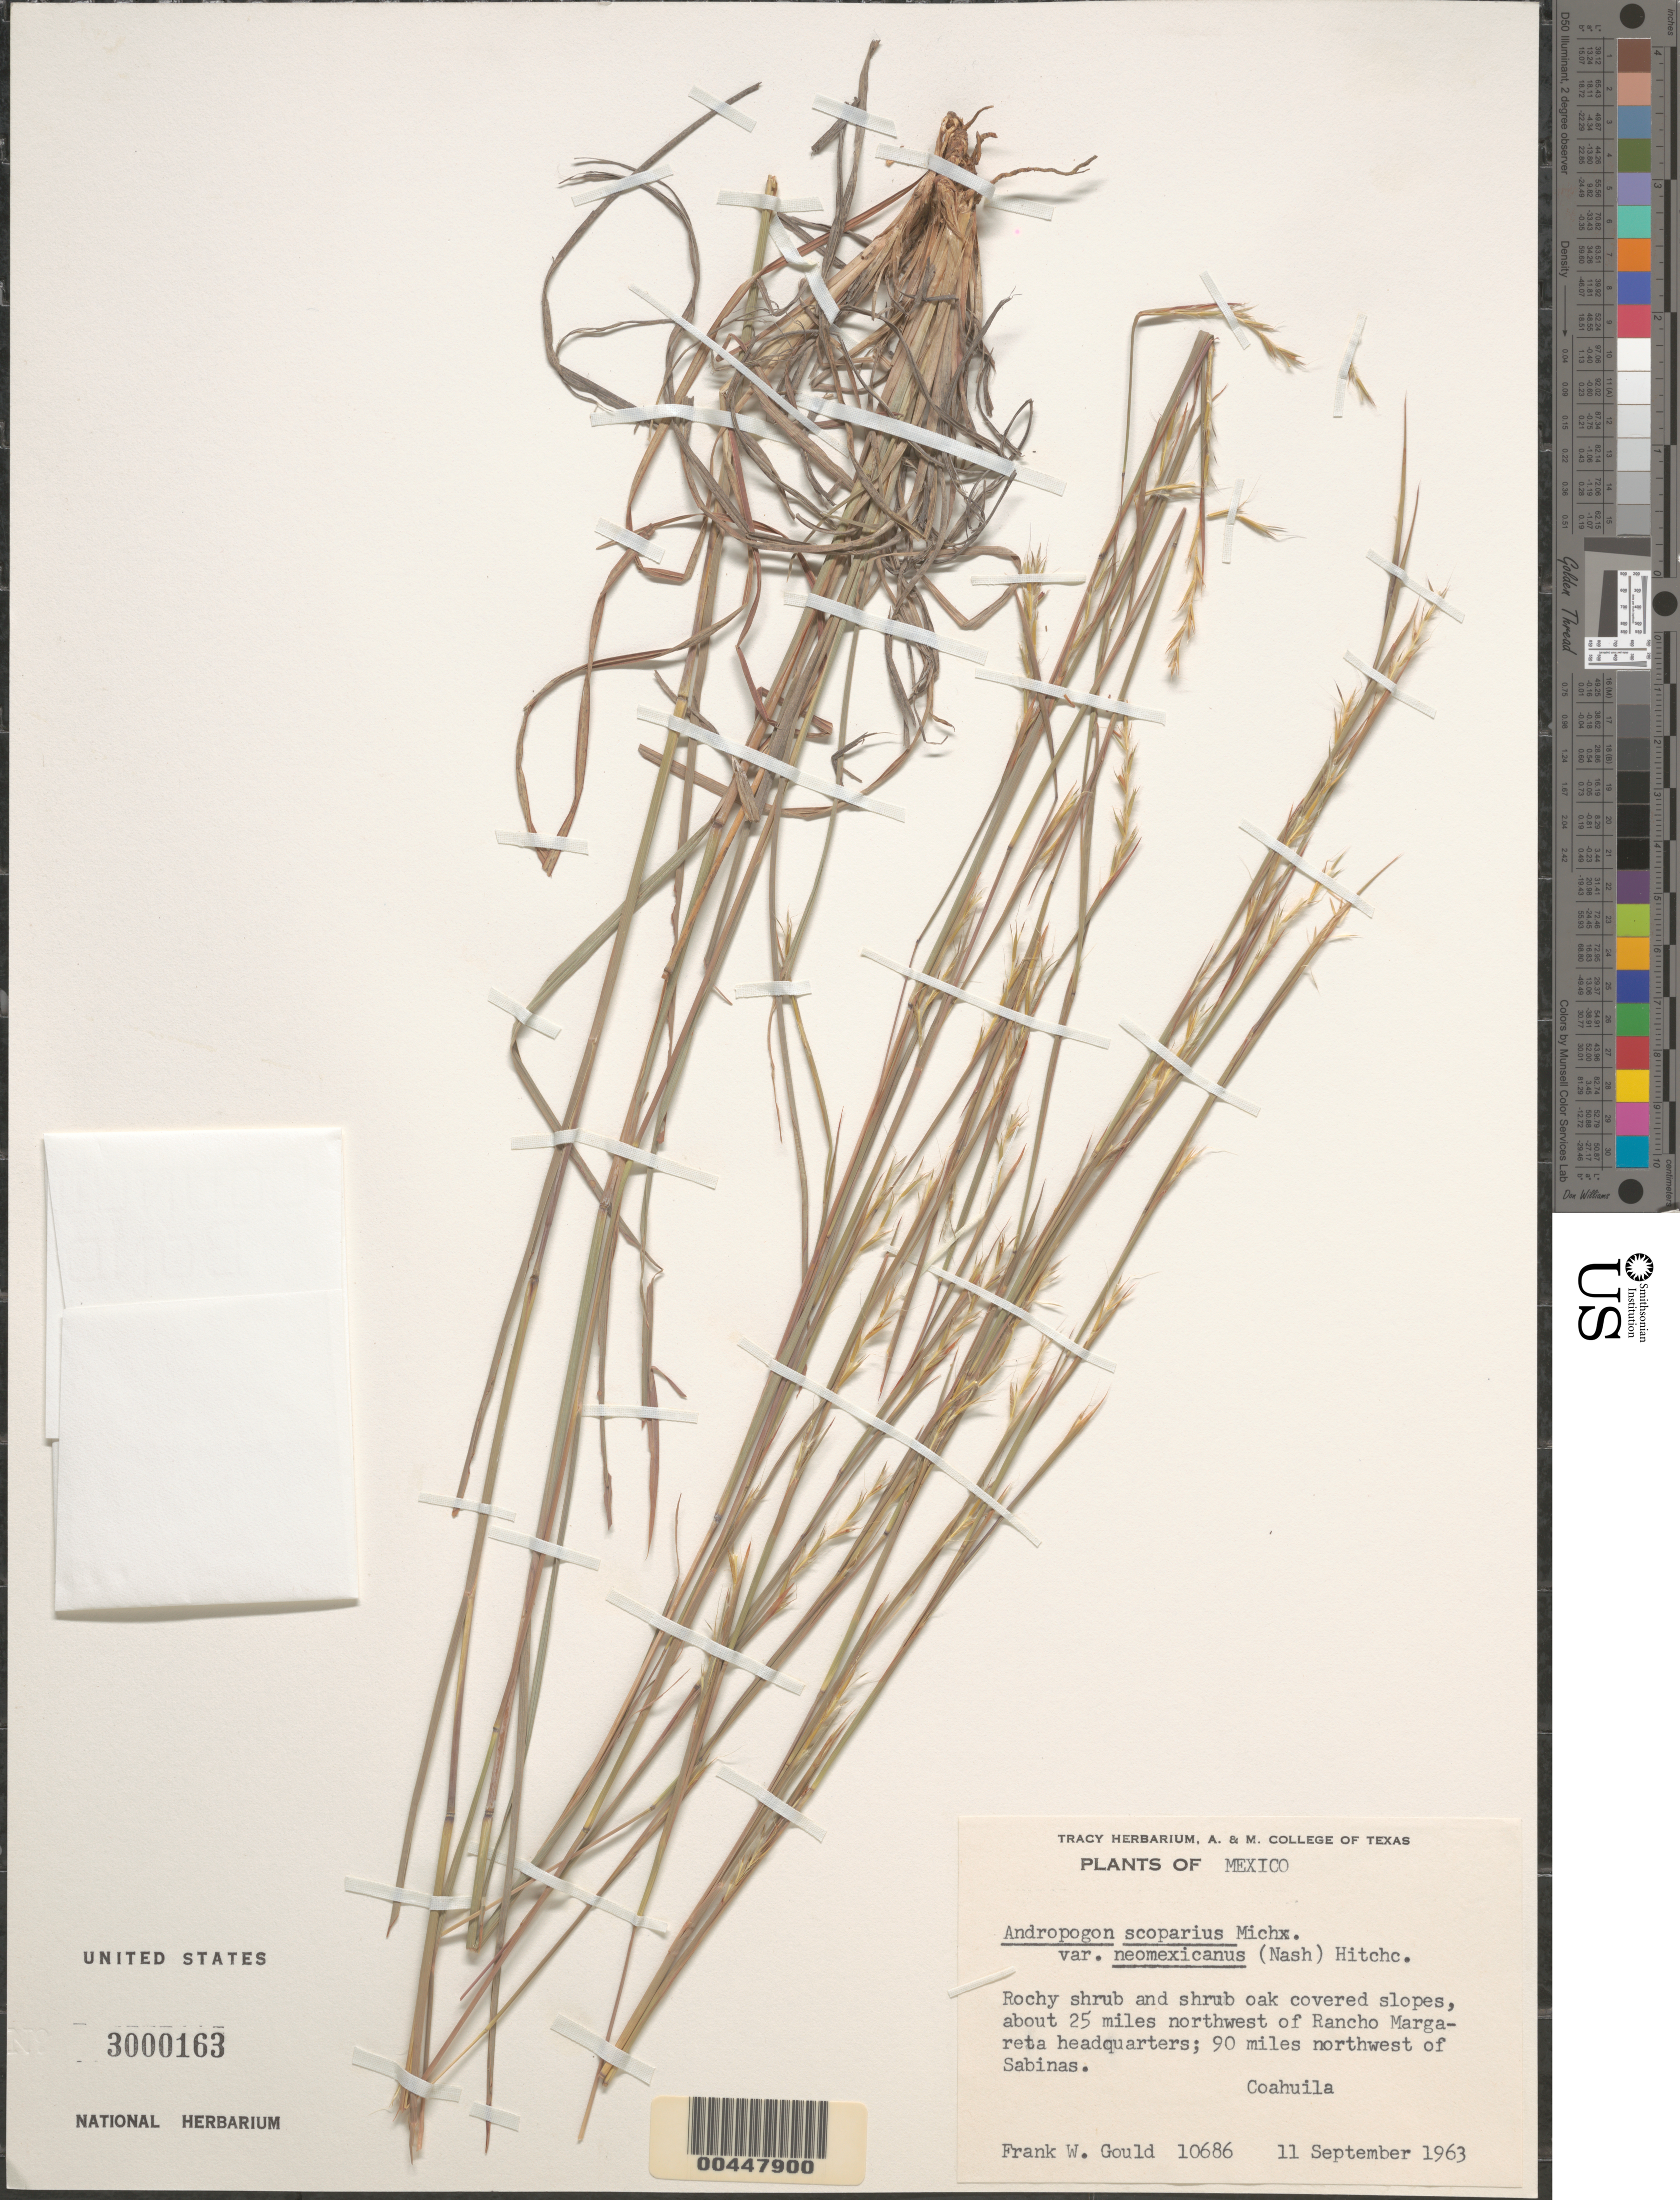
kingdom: Plantae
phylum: Tracheophyta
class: Liliopsida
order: Poales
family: Poaceae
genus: Andropogon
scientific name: Andropogon scoparius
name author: Michx.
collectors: F. W. Gould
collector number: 10686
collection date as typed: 11 Sep 1963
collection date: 1963-09-11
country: Mexico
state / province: Coahuila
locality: About 25 miles NW of Rancho Margareta headquarters, 90 miles NW of Sabinas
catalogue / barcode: US 3000163